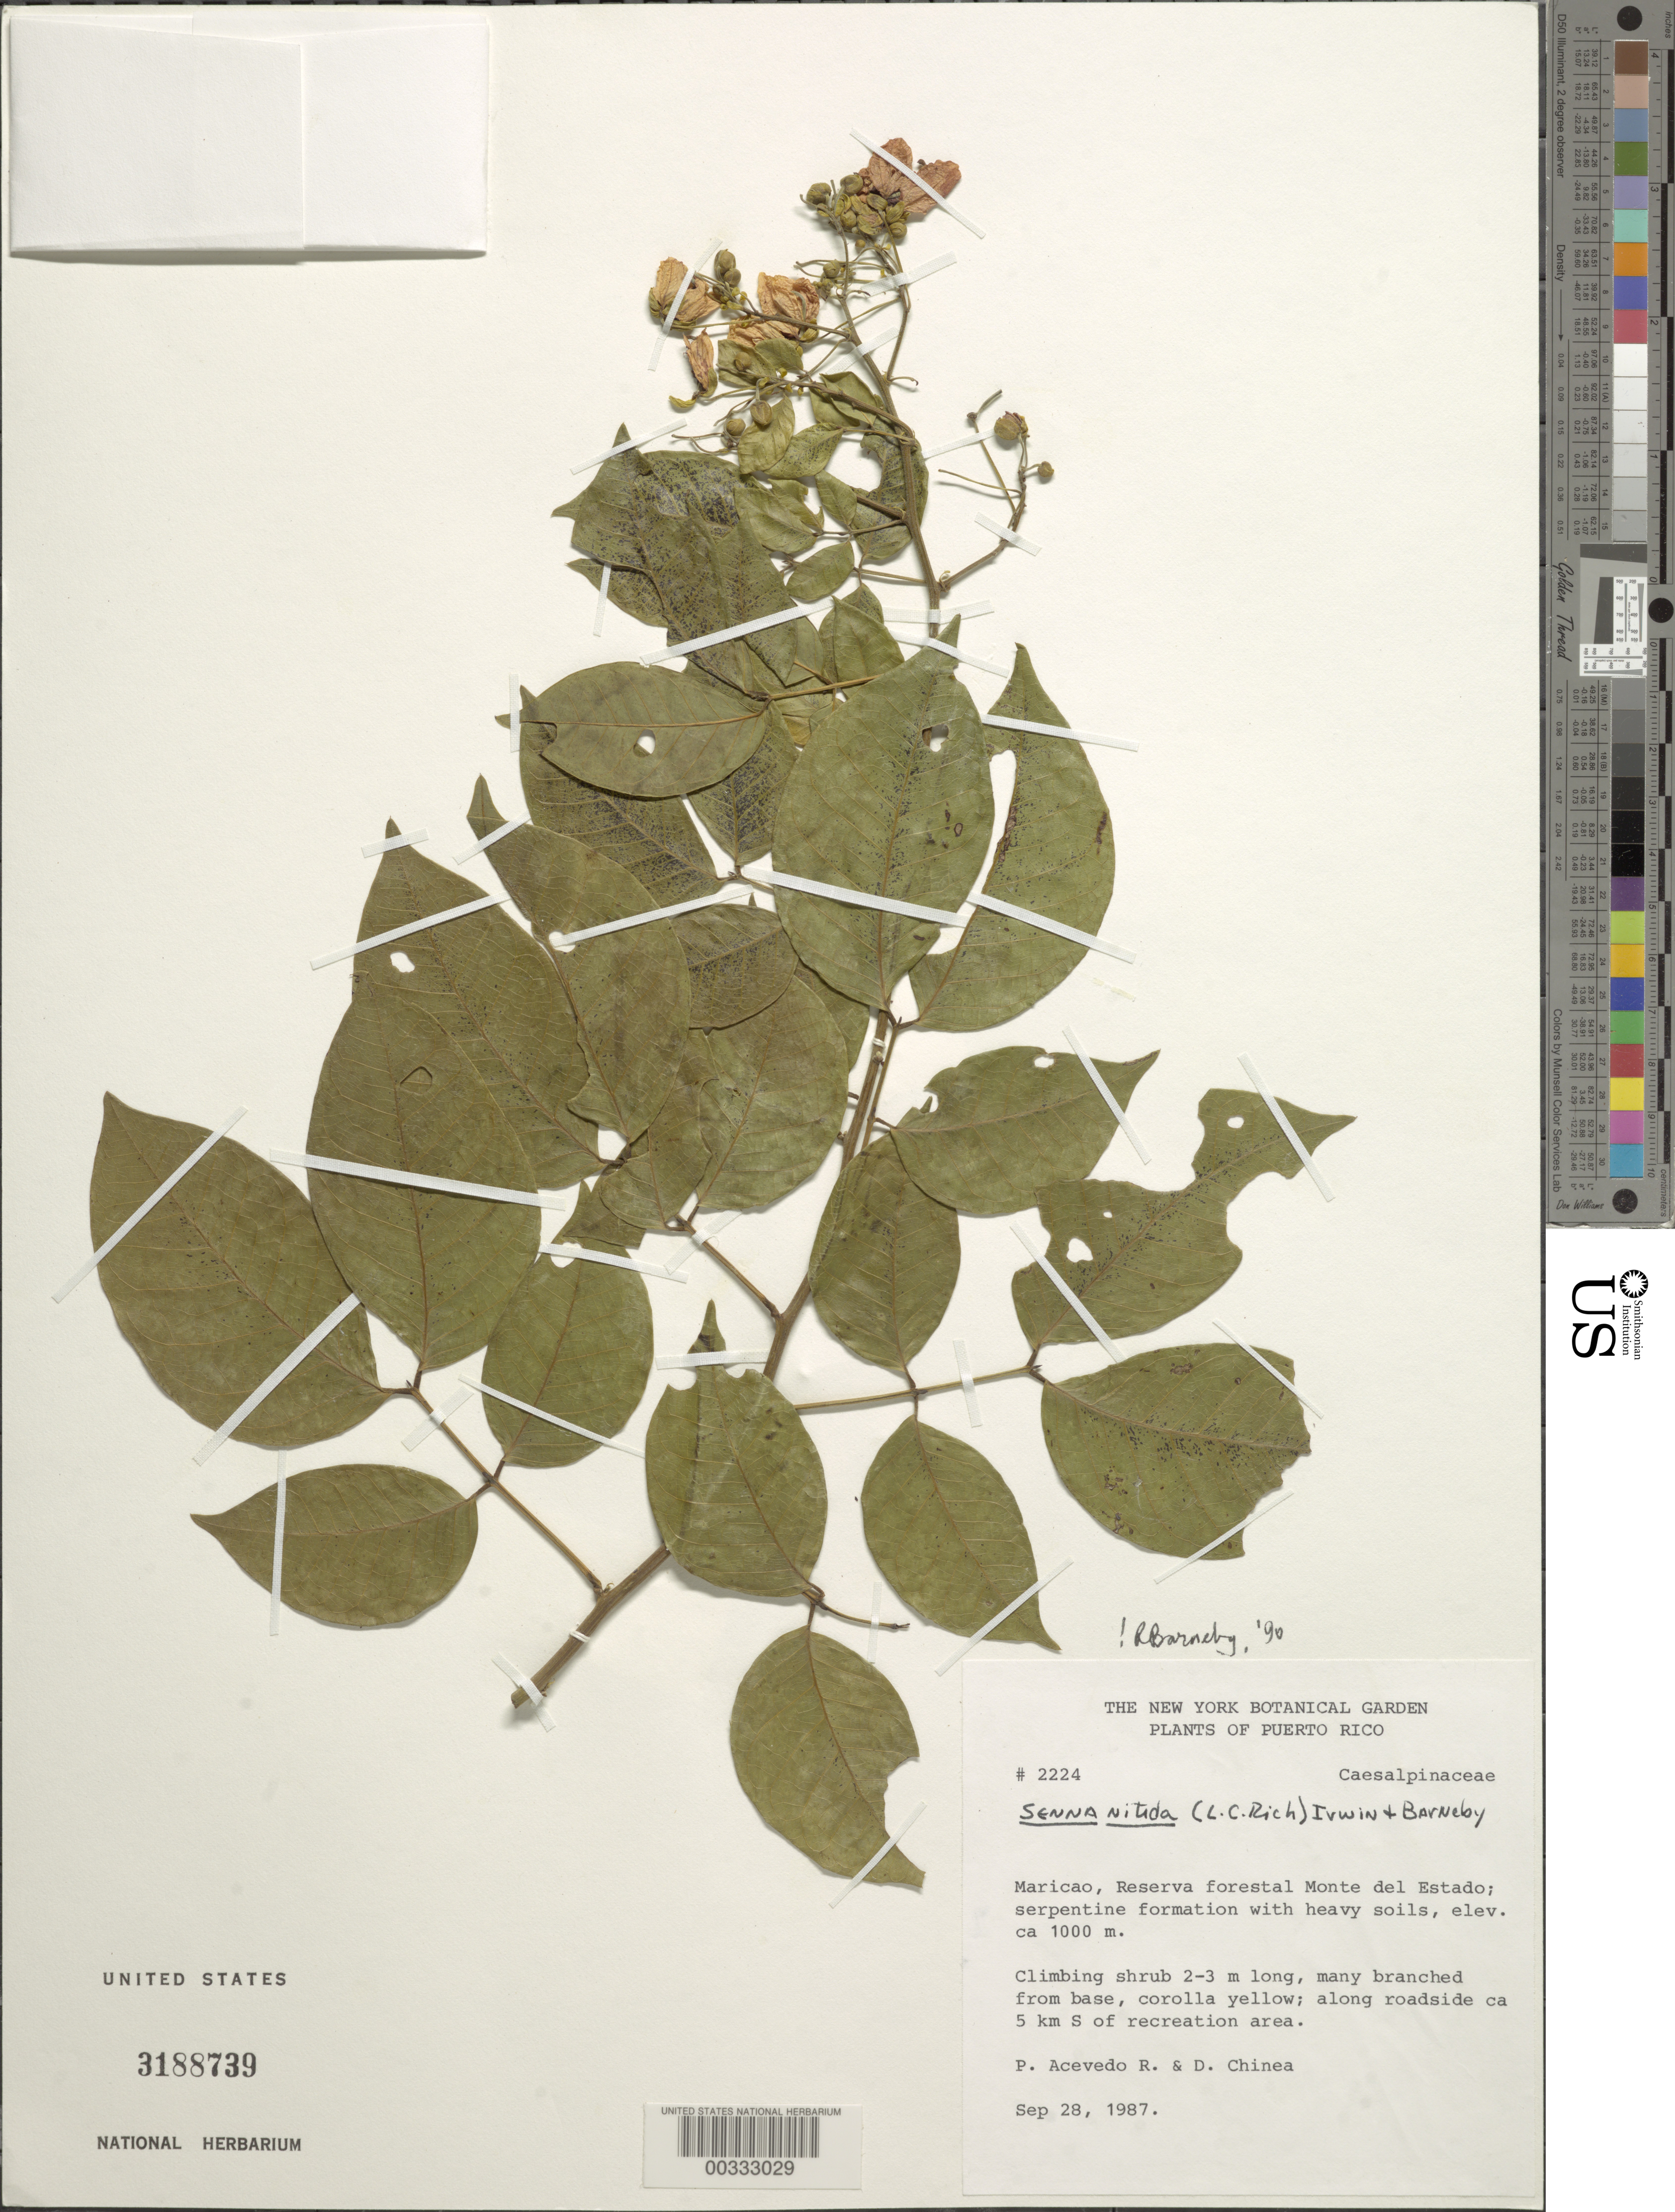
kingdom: Plantae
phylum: Tracheophyta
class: Magnoliopsida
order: Fabales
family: Fabaceae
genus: Senna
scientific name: Senna nitida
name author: (Rich.) H.S. Irwin & Barneby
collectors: P. Acevedo-Rodr. & D. Chinea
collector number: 2224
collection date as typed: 28 Sep 1987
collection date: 1987-09-28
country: Puerto Rico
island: Puerto Rico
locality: Maricao, reserva forestal monte del estado, ca 5 km s of recreation area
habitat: Along roadside; serpentine formation with heavy soils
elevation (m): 1000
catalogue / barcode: US 3188739